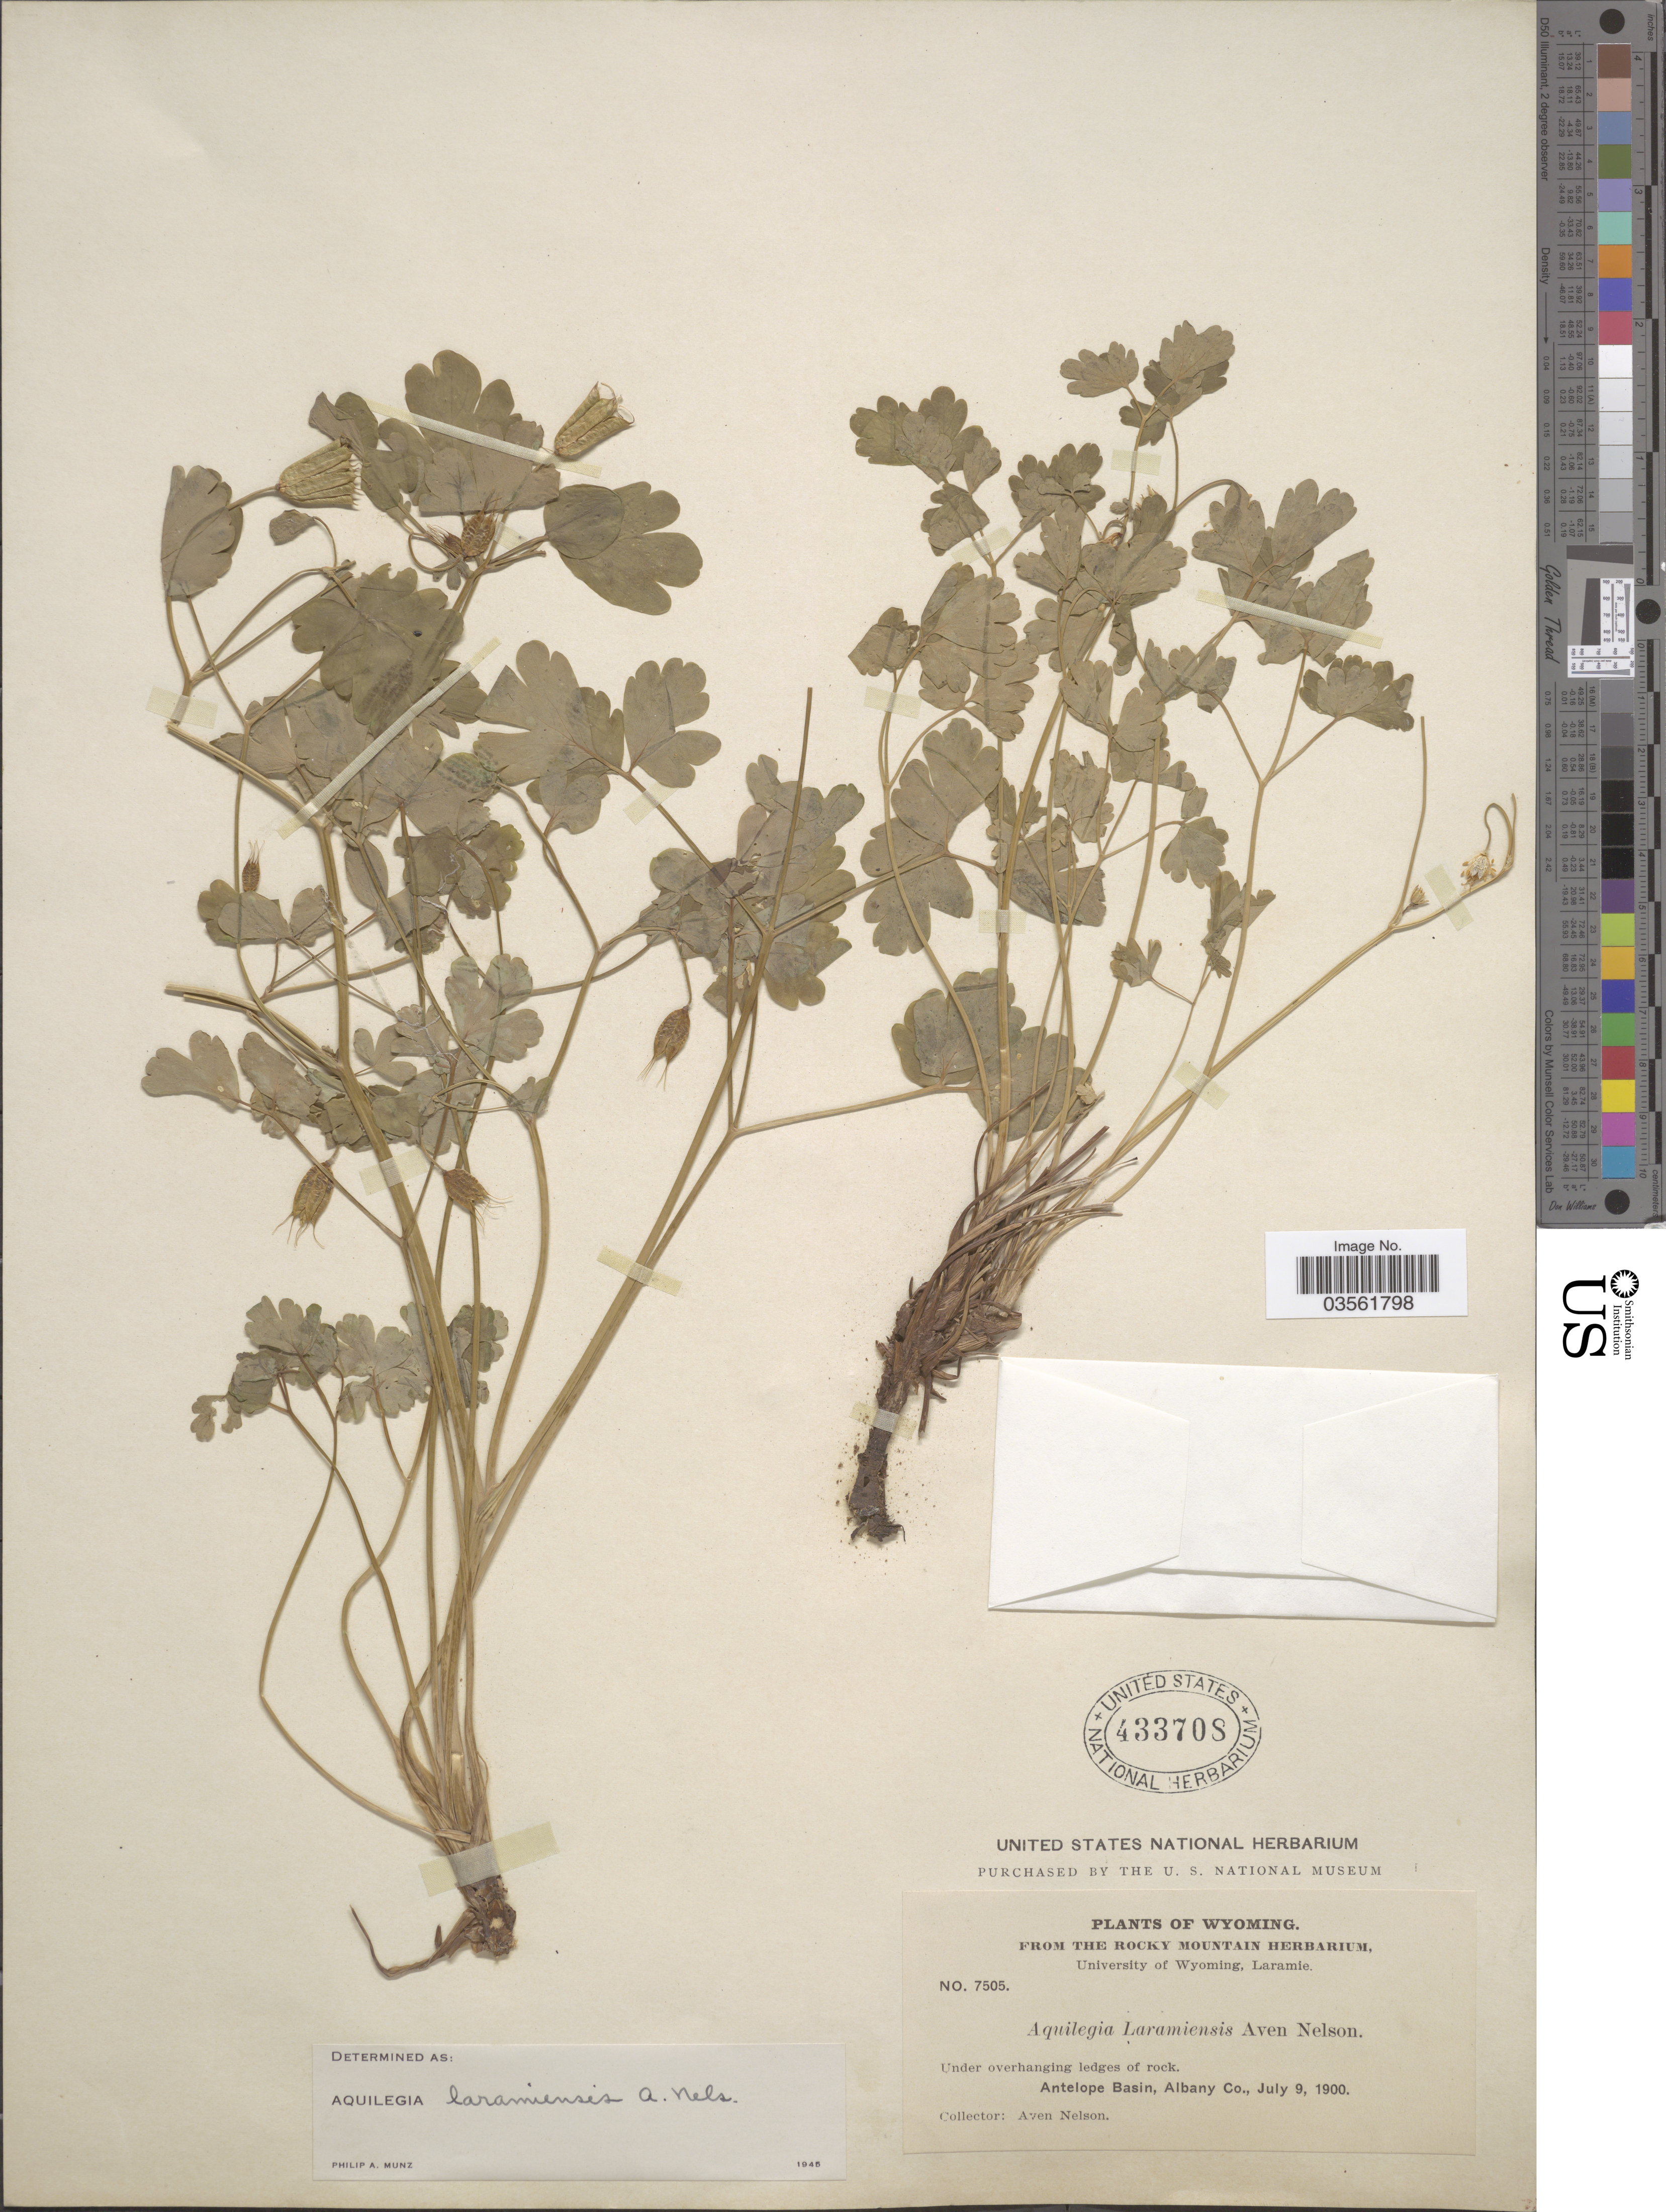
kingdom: Plantae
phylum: Tracheophyta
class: Magnoliopsida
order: Ranunculales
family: Ranunculaceae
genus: Aquilegia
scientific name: Aquilegia laramiensis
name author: A. Nelson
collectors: A. Nelson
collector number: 7505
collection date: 1900-07-09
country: United States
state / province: Wyoming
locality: Antelope Basin, Albany Co.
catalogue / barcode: US 433708